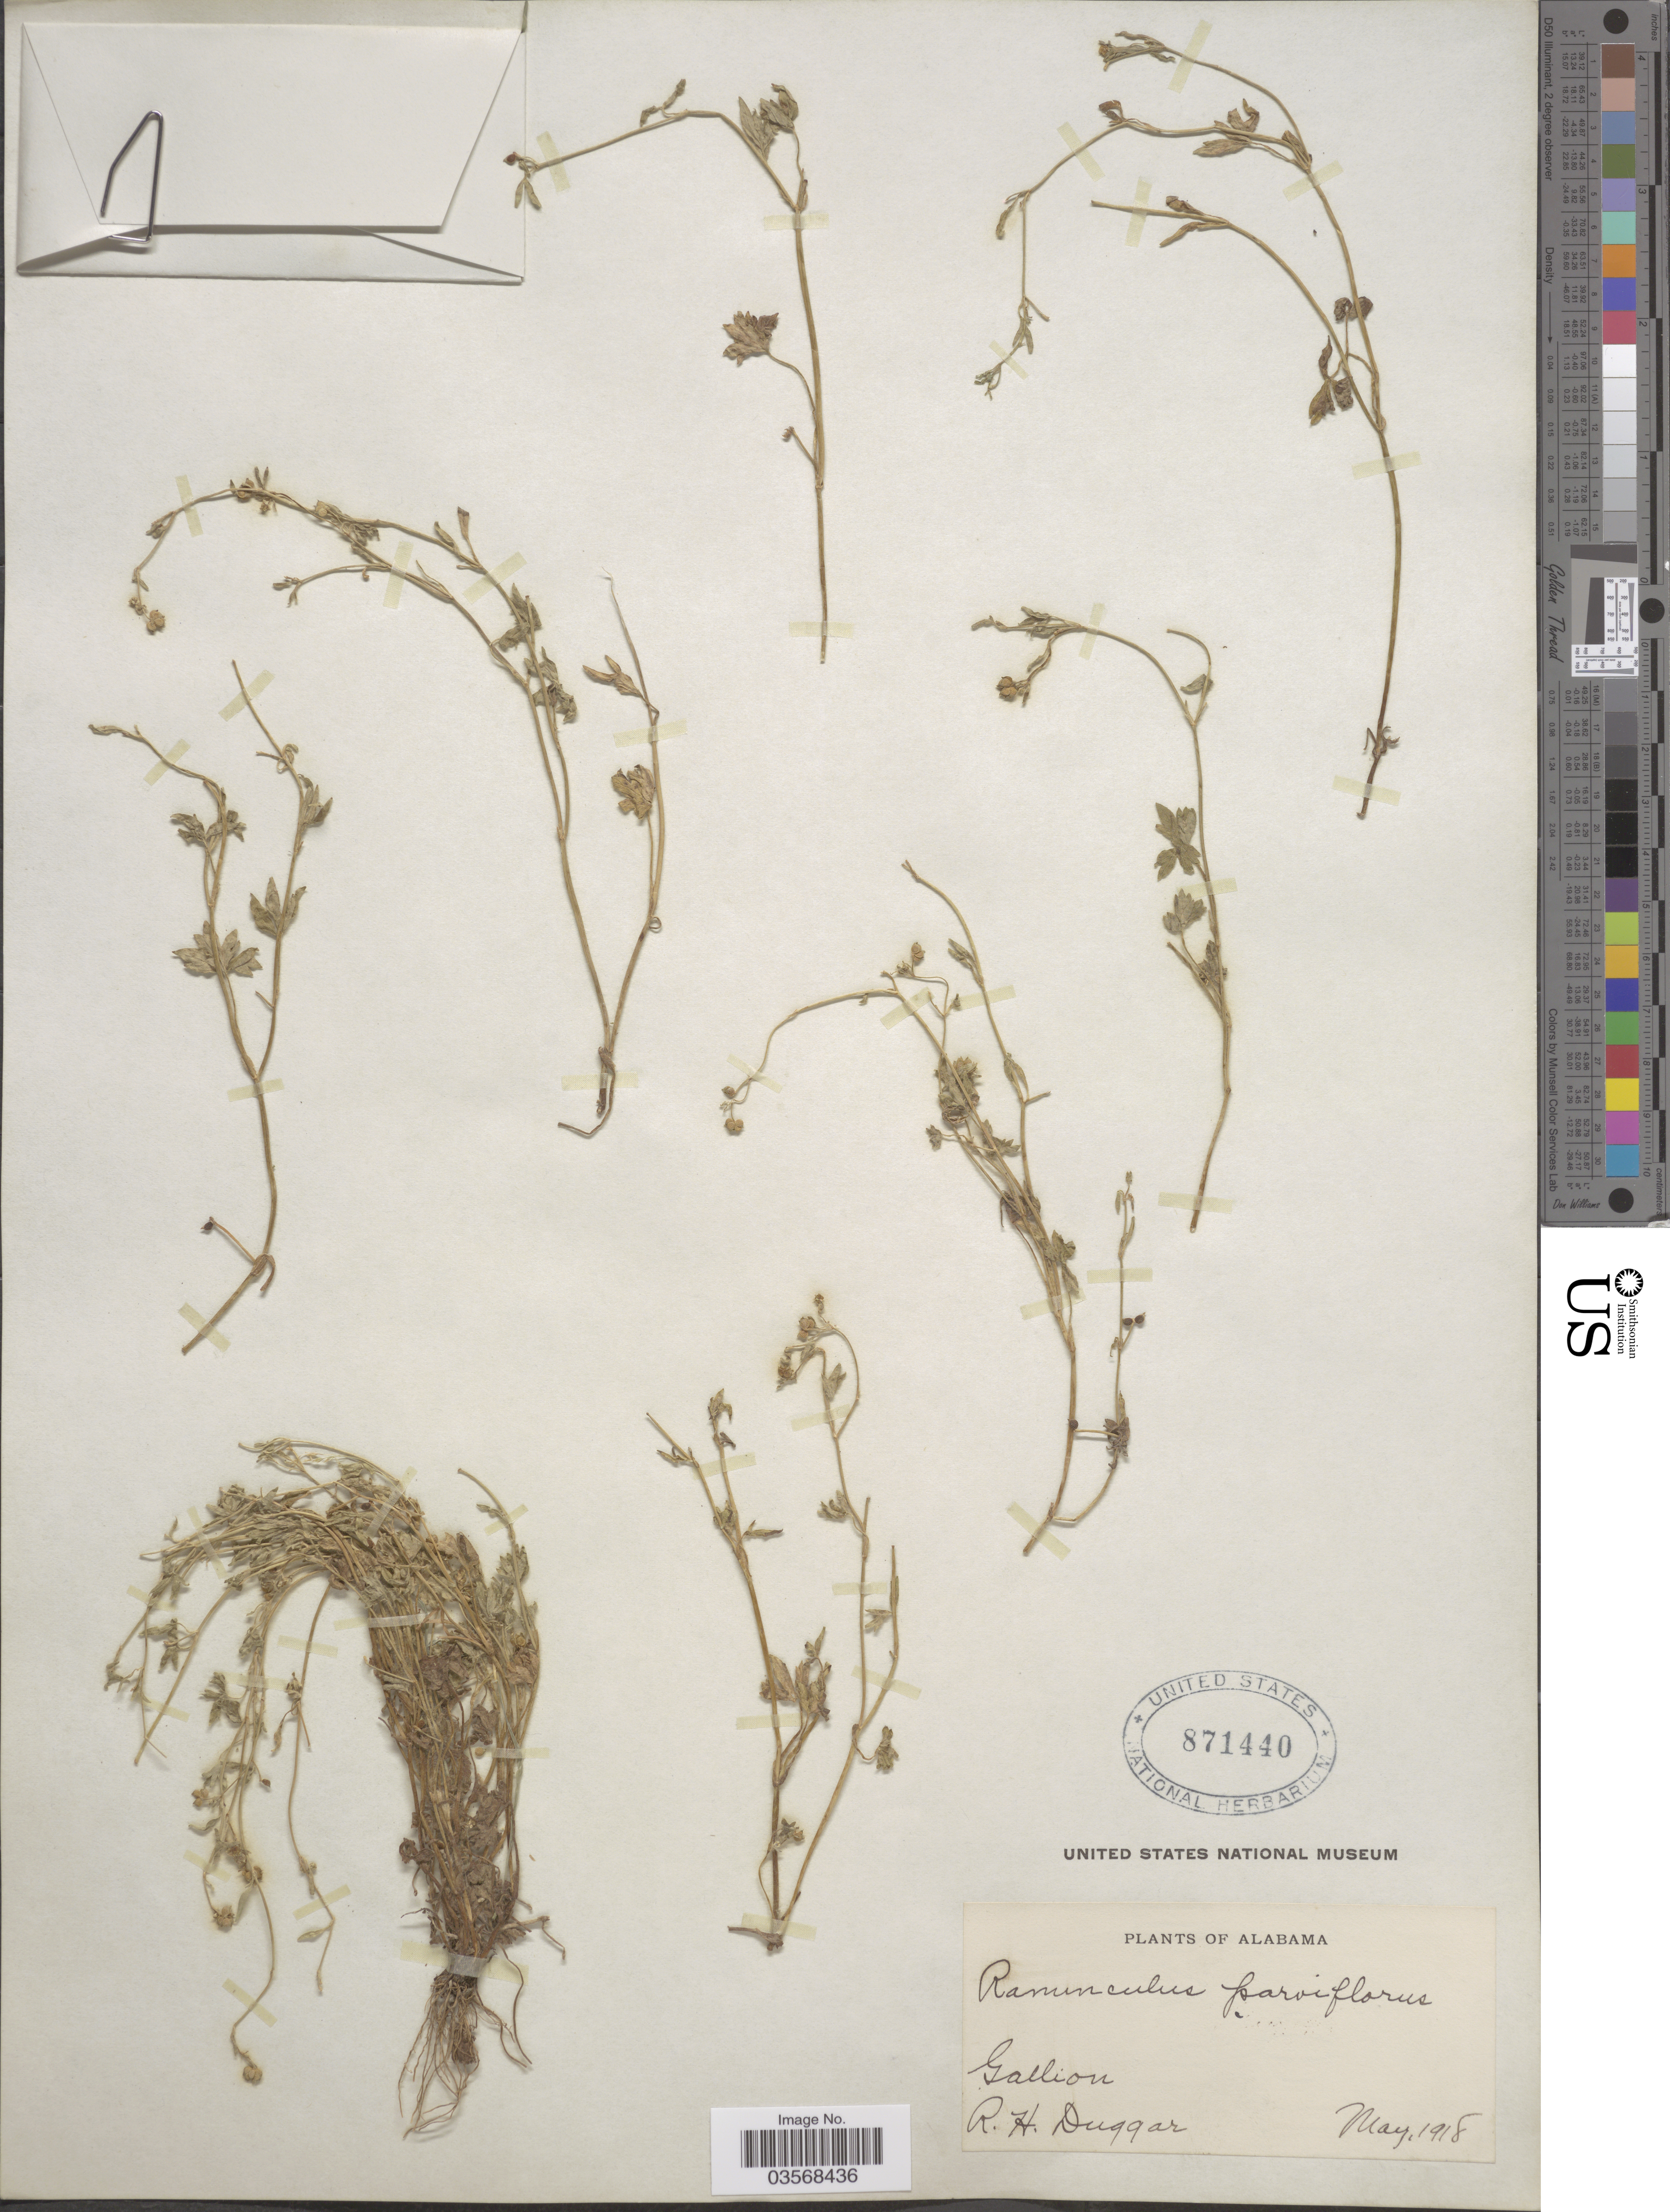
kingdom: Plantae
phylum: Tracheophyta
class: Magnoliopsida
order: Ranunculales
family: Ranunculaceae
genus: Ranunculus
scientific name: Ranunculus parviflorus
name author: L.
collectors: R. Duggar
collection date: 1918-05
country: United States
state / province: Alabama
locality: Gallion.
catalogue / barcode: US 871440